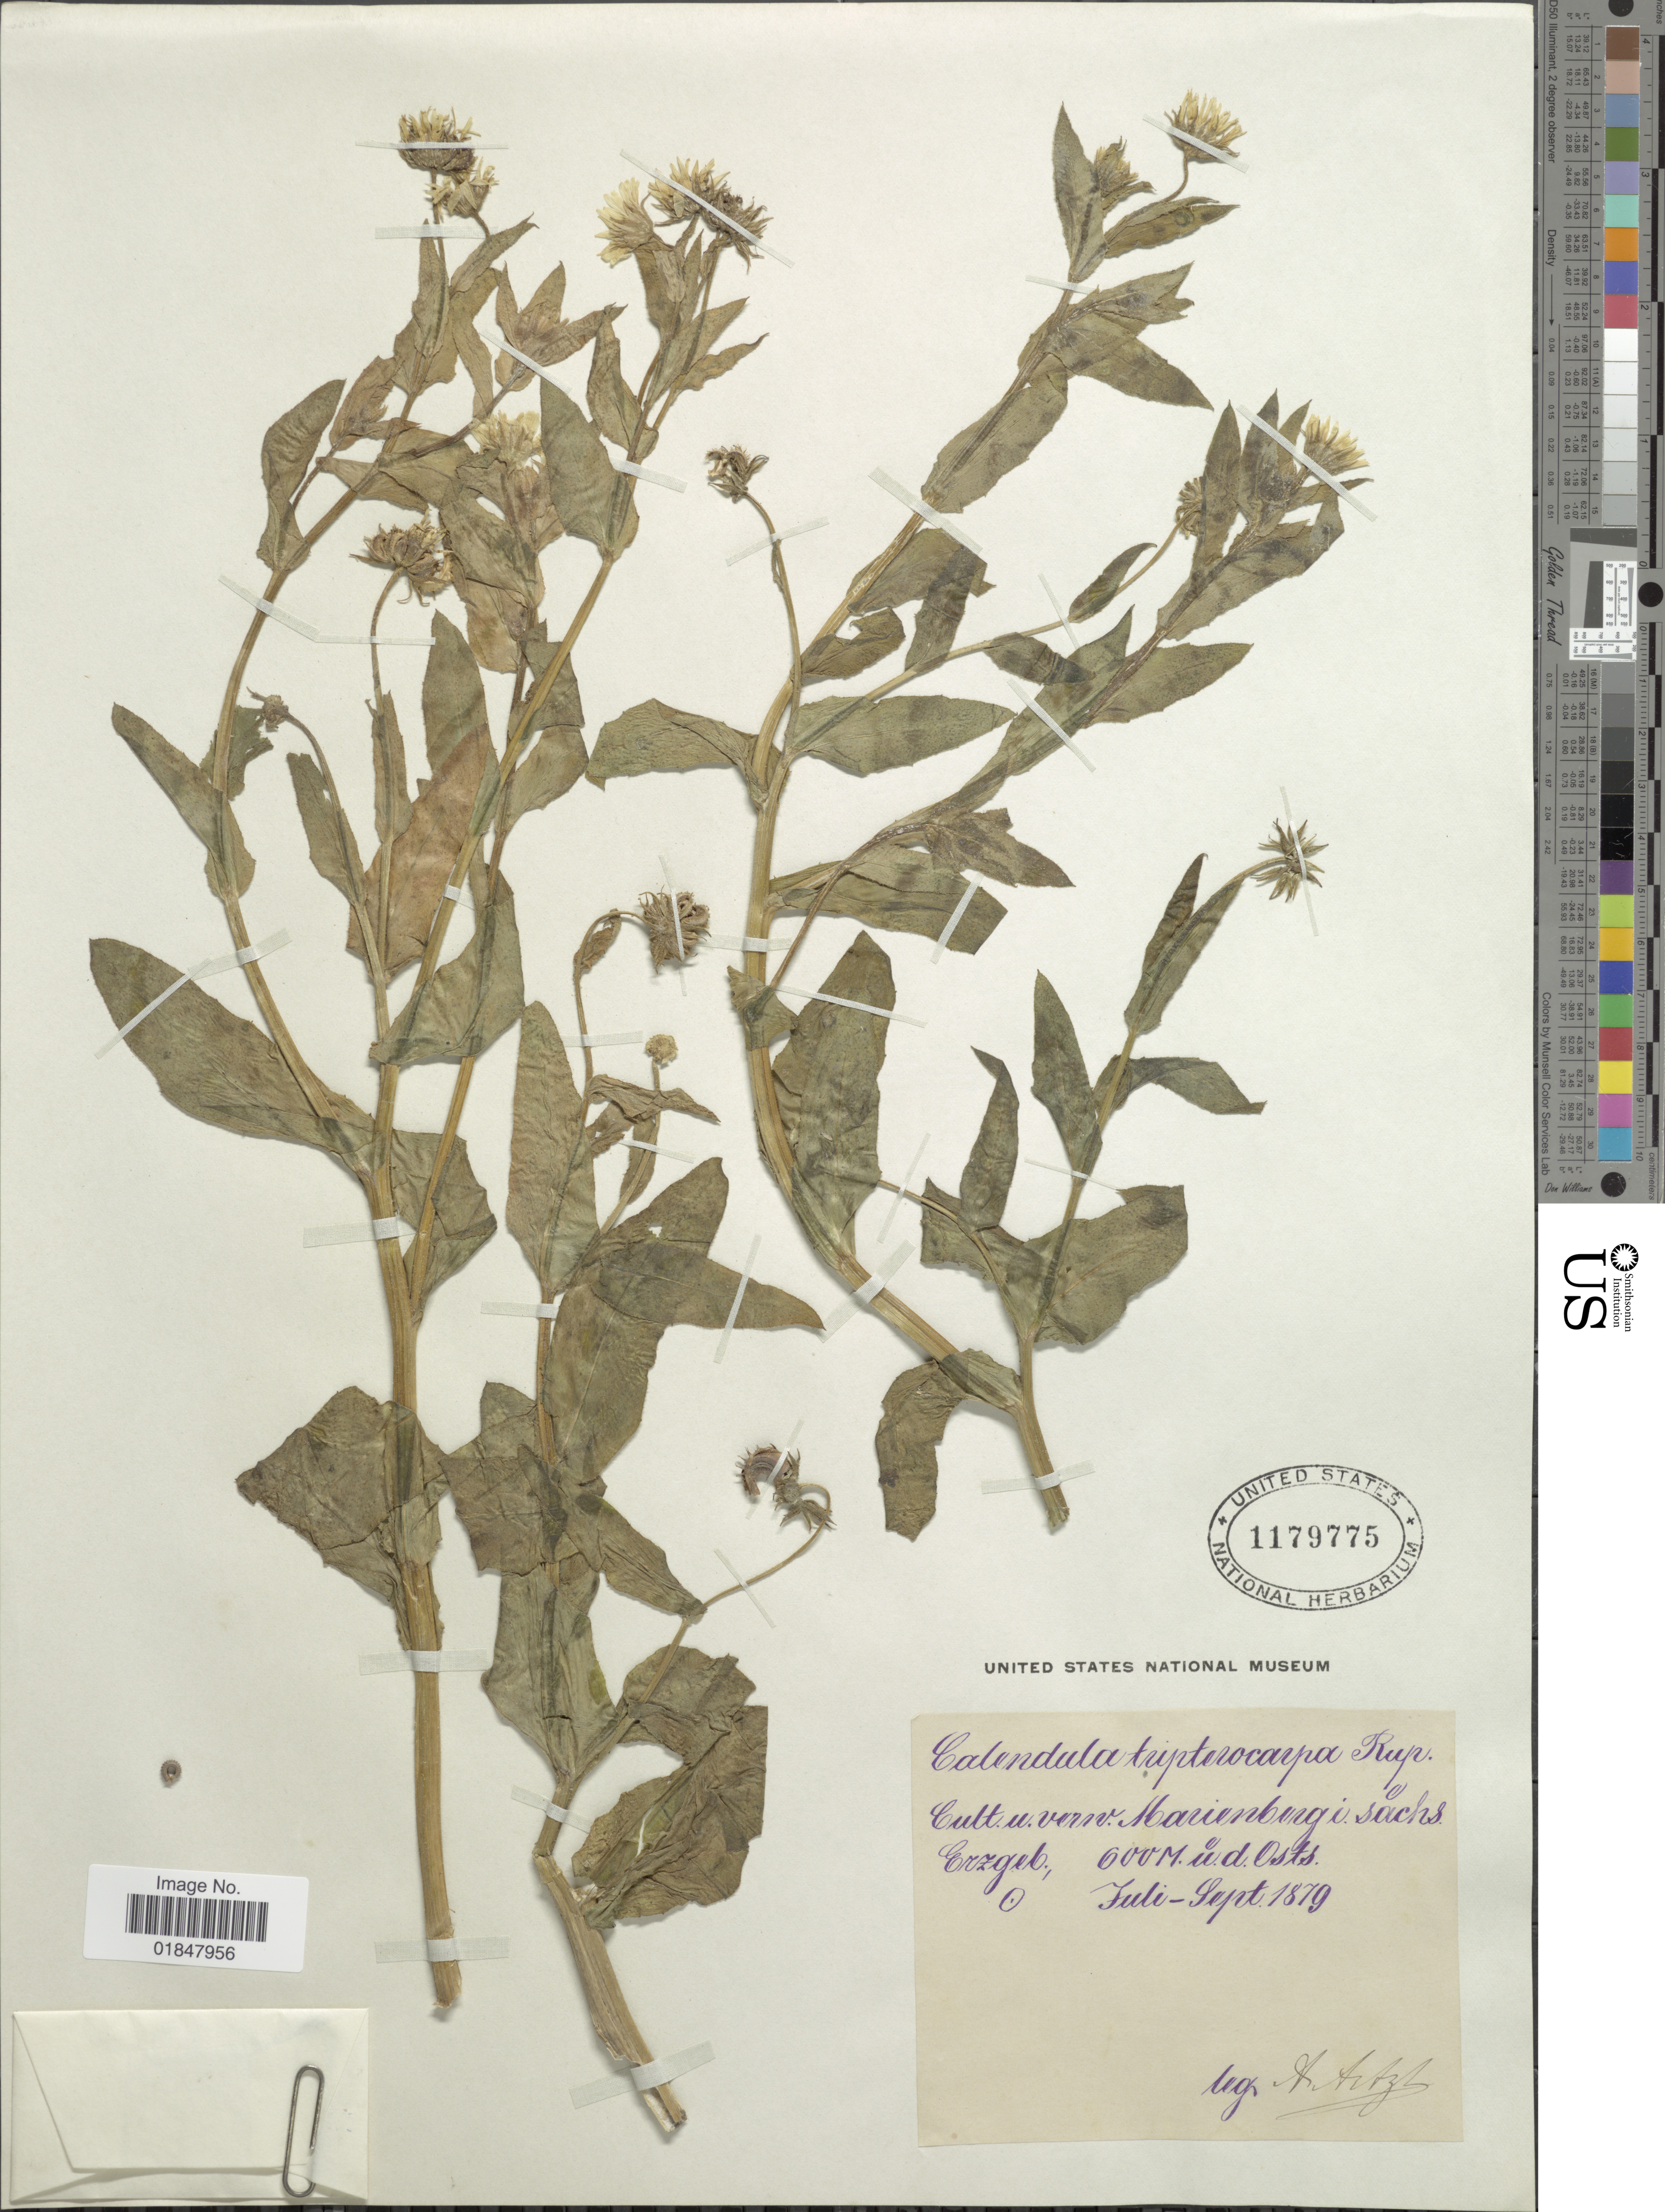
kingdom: Plantae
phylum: Tracheophyta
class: Magnoliopsida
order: Asterales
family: Asteraceae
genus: Calendula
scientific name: Calendula tripterocarpa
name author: Rupr.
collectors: -. Artzb.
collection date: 1879-07/1879-09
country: Germany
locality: Marienburg i sachs Erzgeb.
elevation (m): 600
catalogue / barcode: US 1179775